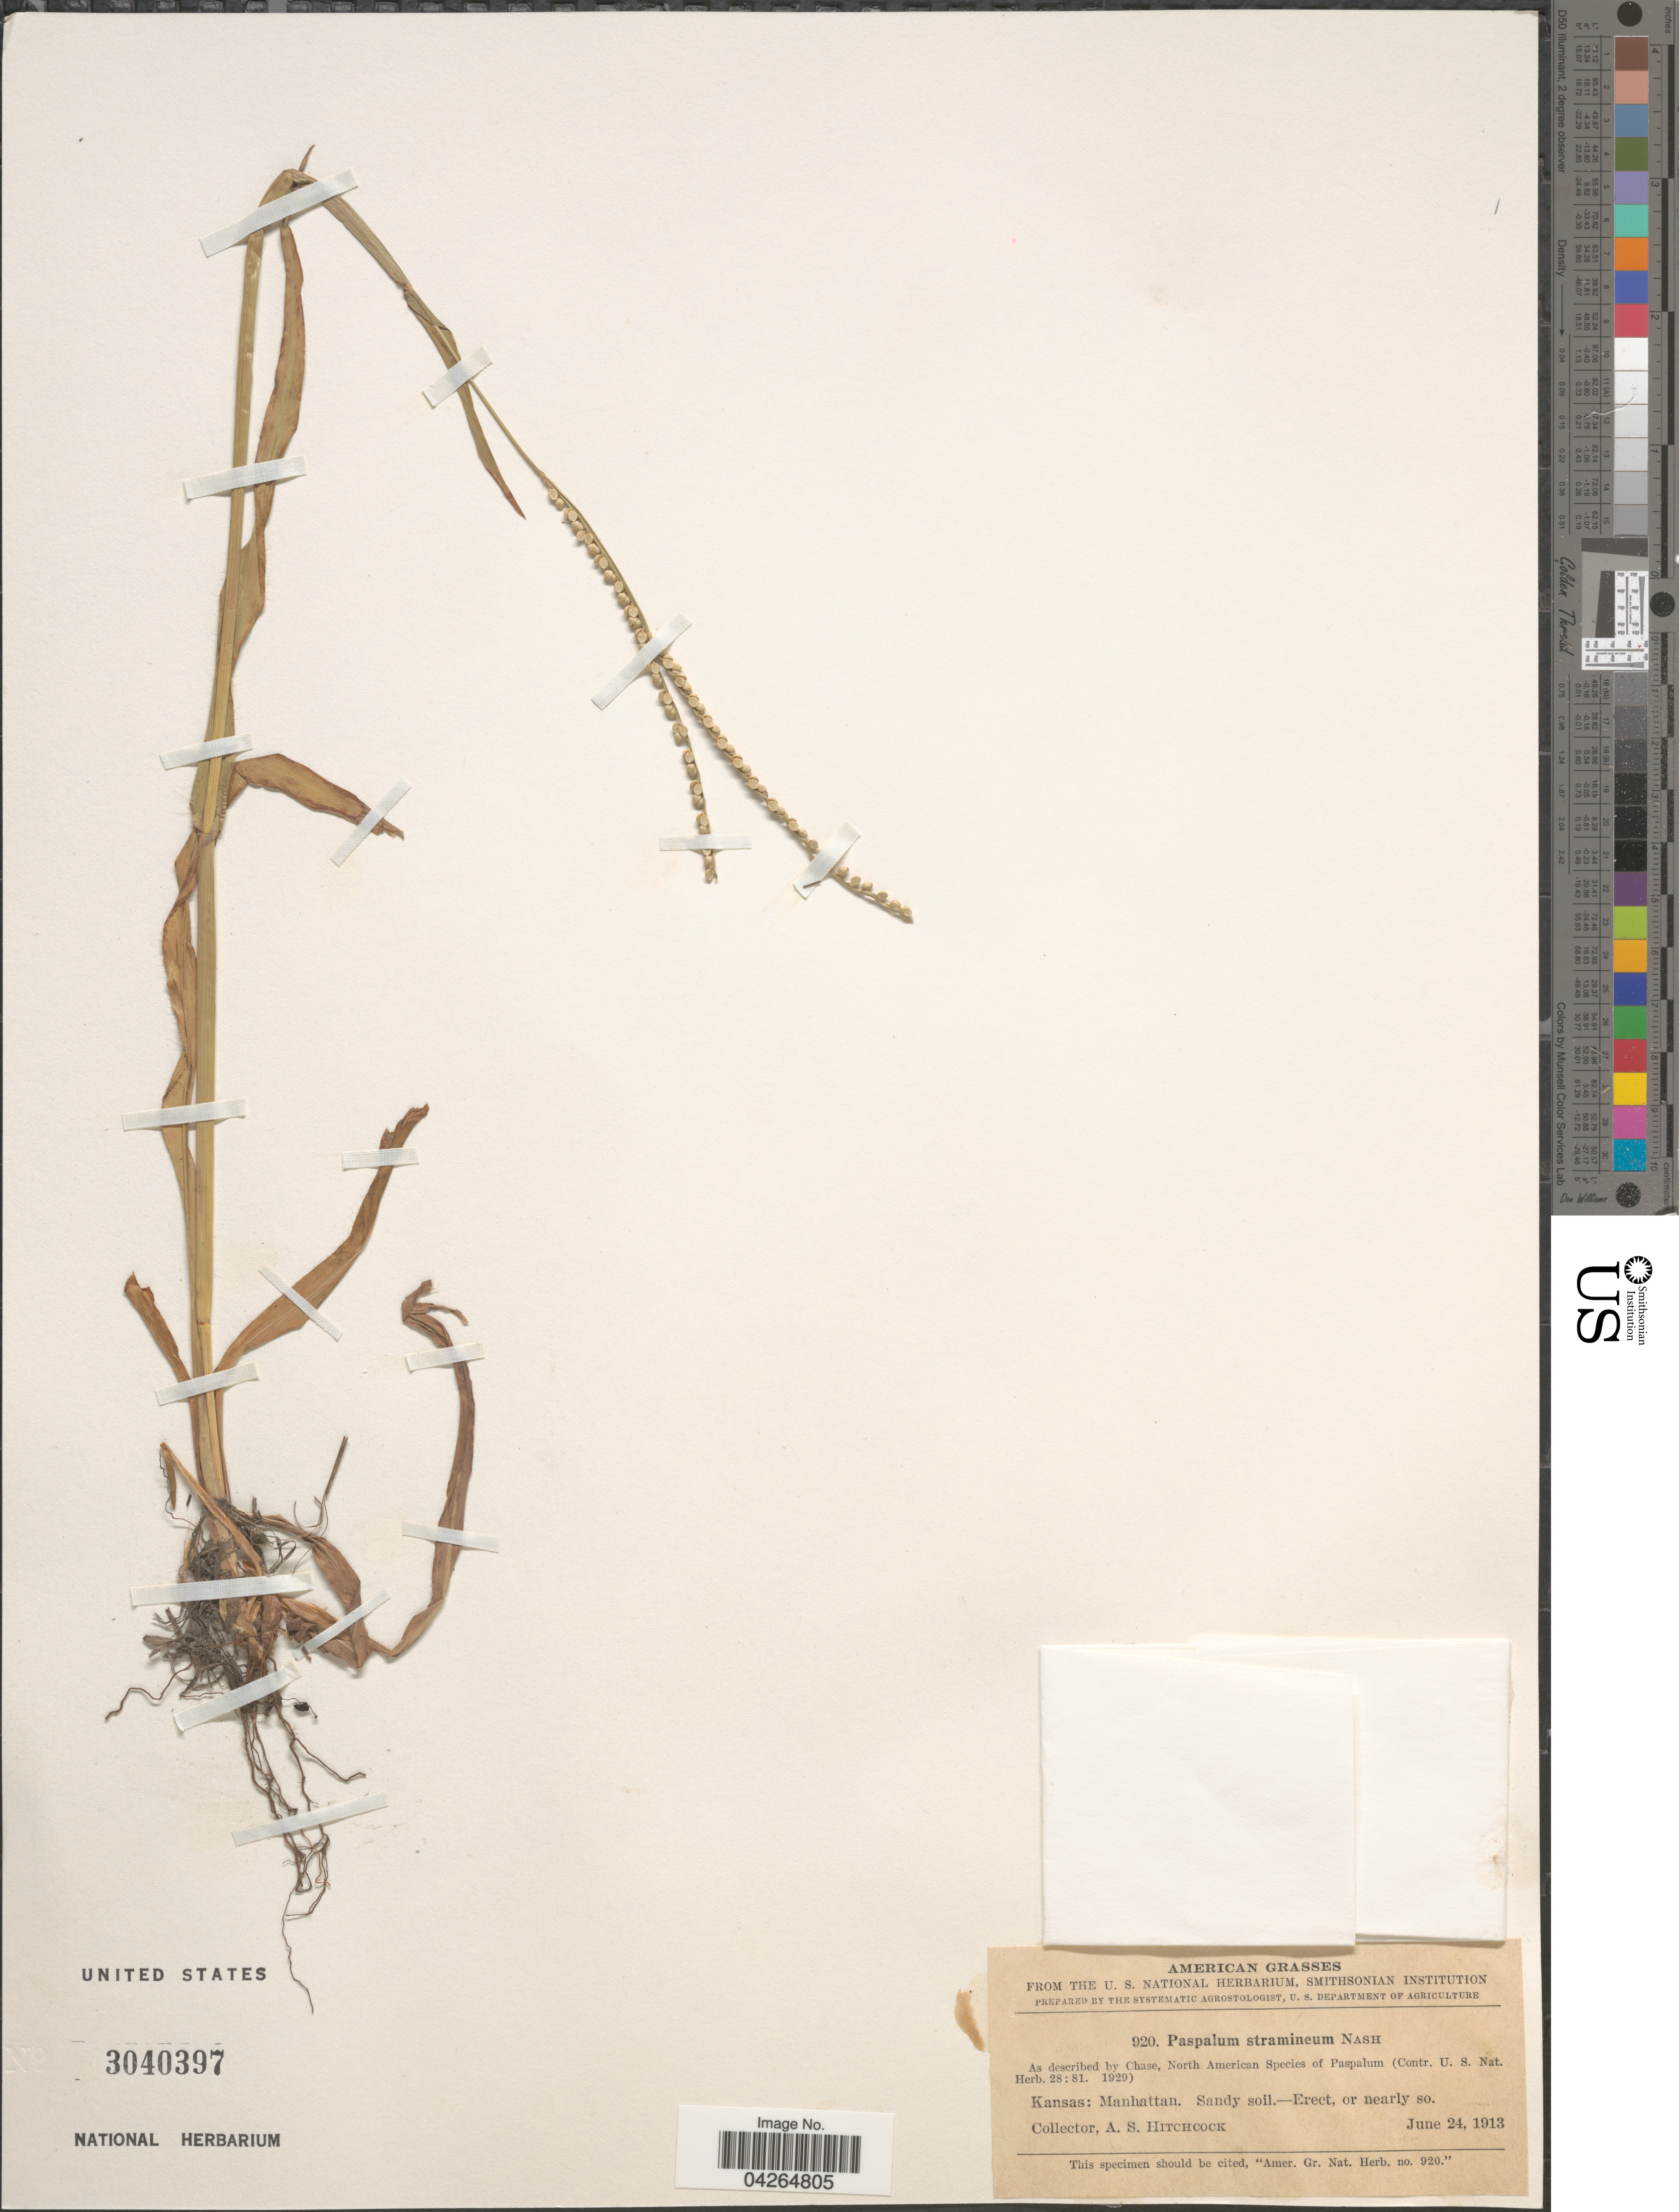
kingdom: Plantae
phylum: Tracheophyta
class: Liliopsida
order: Poales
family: Poaceae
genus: Paspalum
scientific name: Paspalum setaceum var. stramineum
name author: (Nash) D.J. Banks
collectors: A. S. Hitchcock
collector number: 920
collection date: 1913-06-24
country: United States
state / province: Kansas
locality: Manhattan.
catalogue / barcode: US 3040397